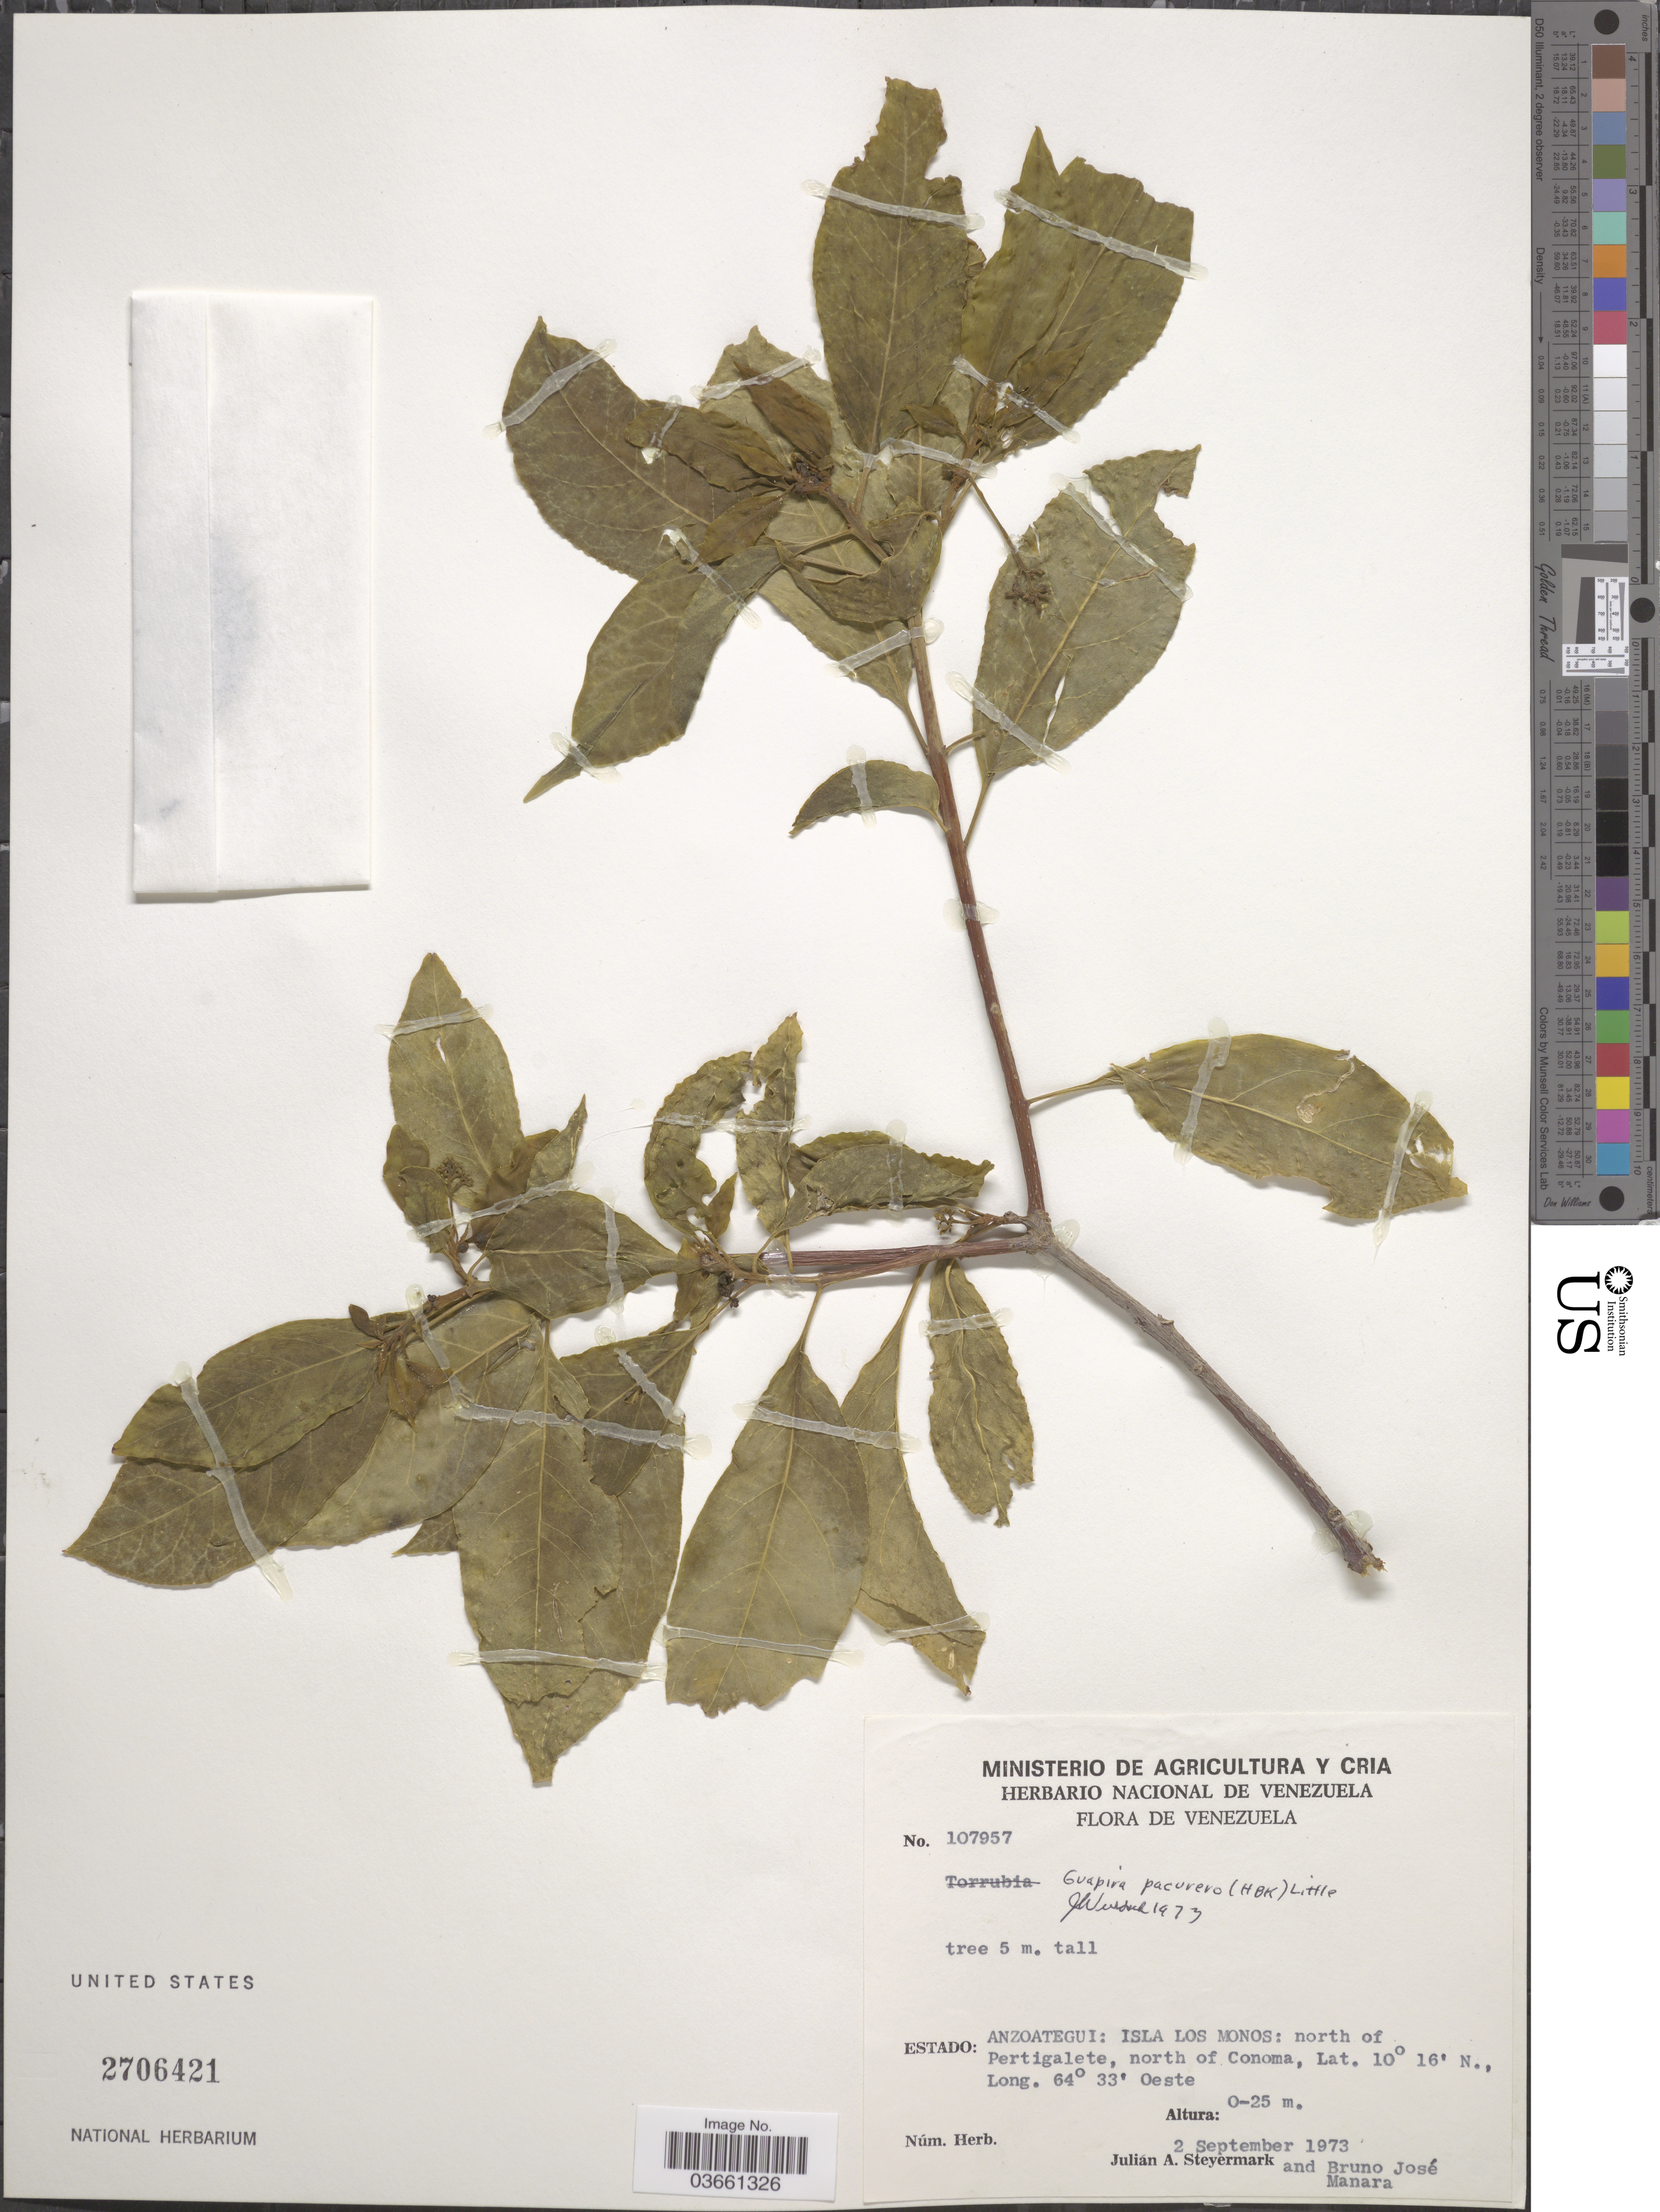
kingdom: Plantae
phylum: Tracheophyta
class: Magnoliopsida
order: Caryophyllales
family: Nyctaginaceae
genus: Guapira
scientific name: Guapira pacurero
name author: (Kunth) Little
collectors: J. Steyermark & B. Manara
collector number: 107957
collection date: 1973-09-02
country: Venezuela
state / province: Anzoategui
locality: Isla Los Monos: north of Pertigalete, north of Conoma.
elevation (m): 0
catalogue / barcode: US 2706421